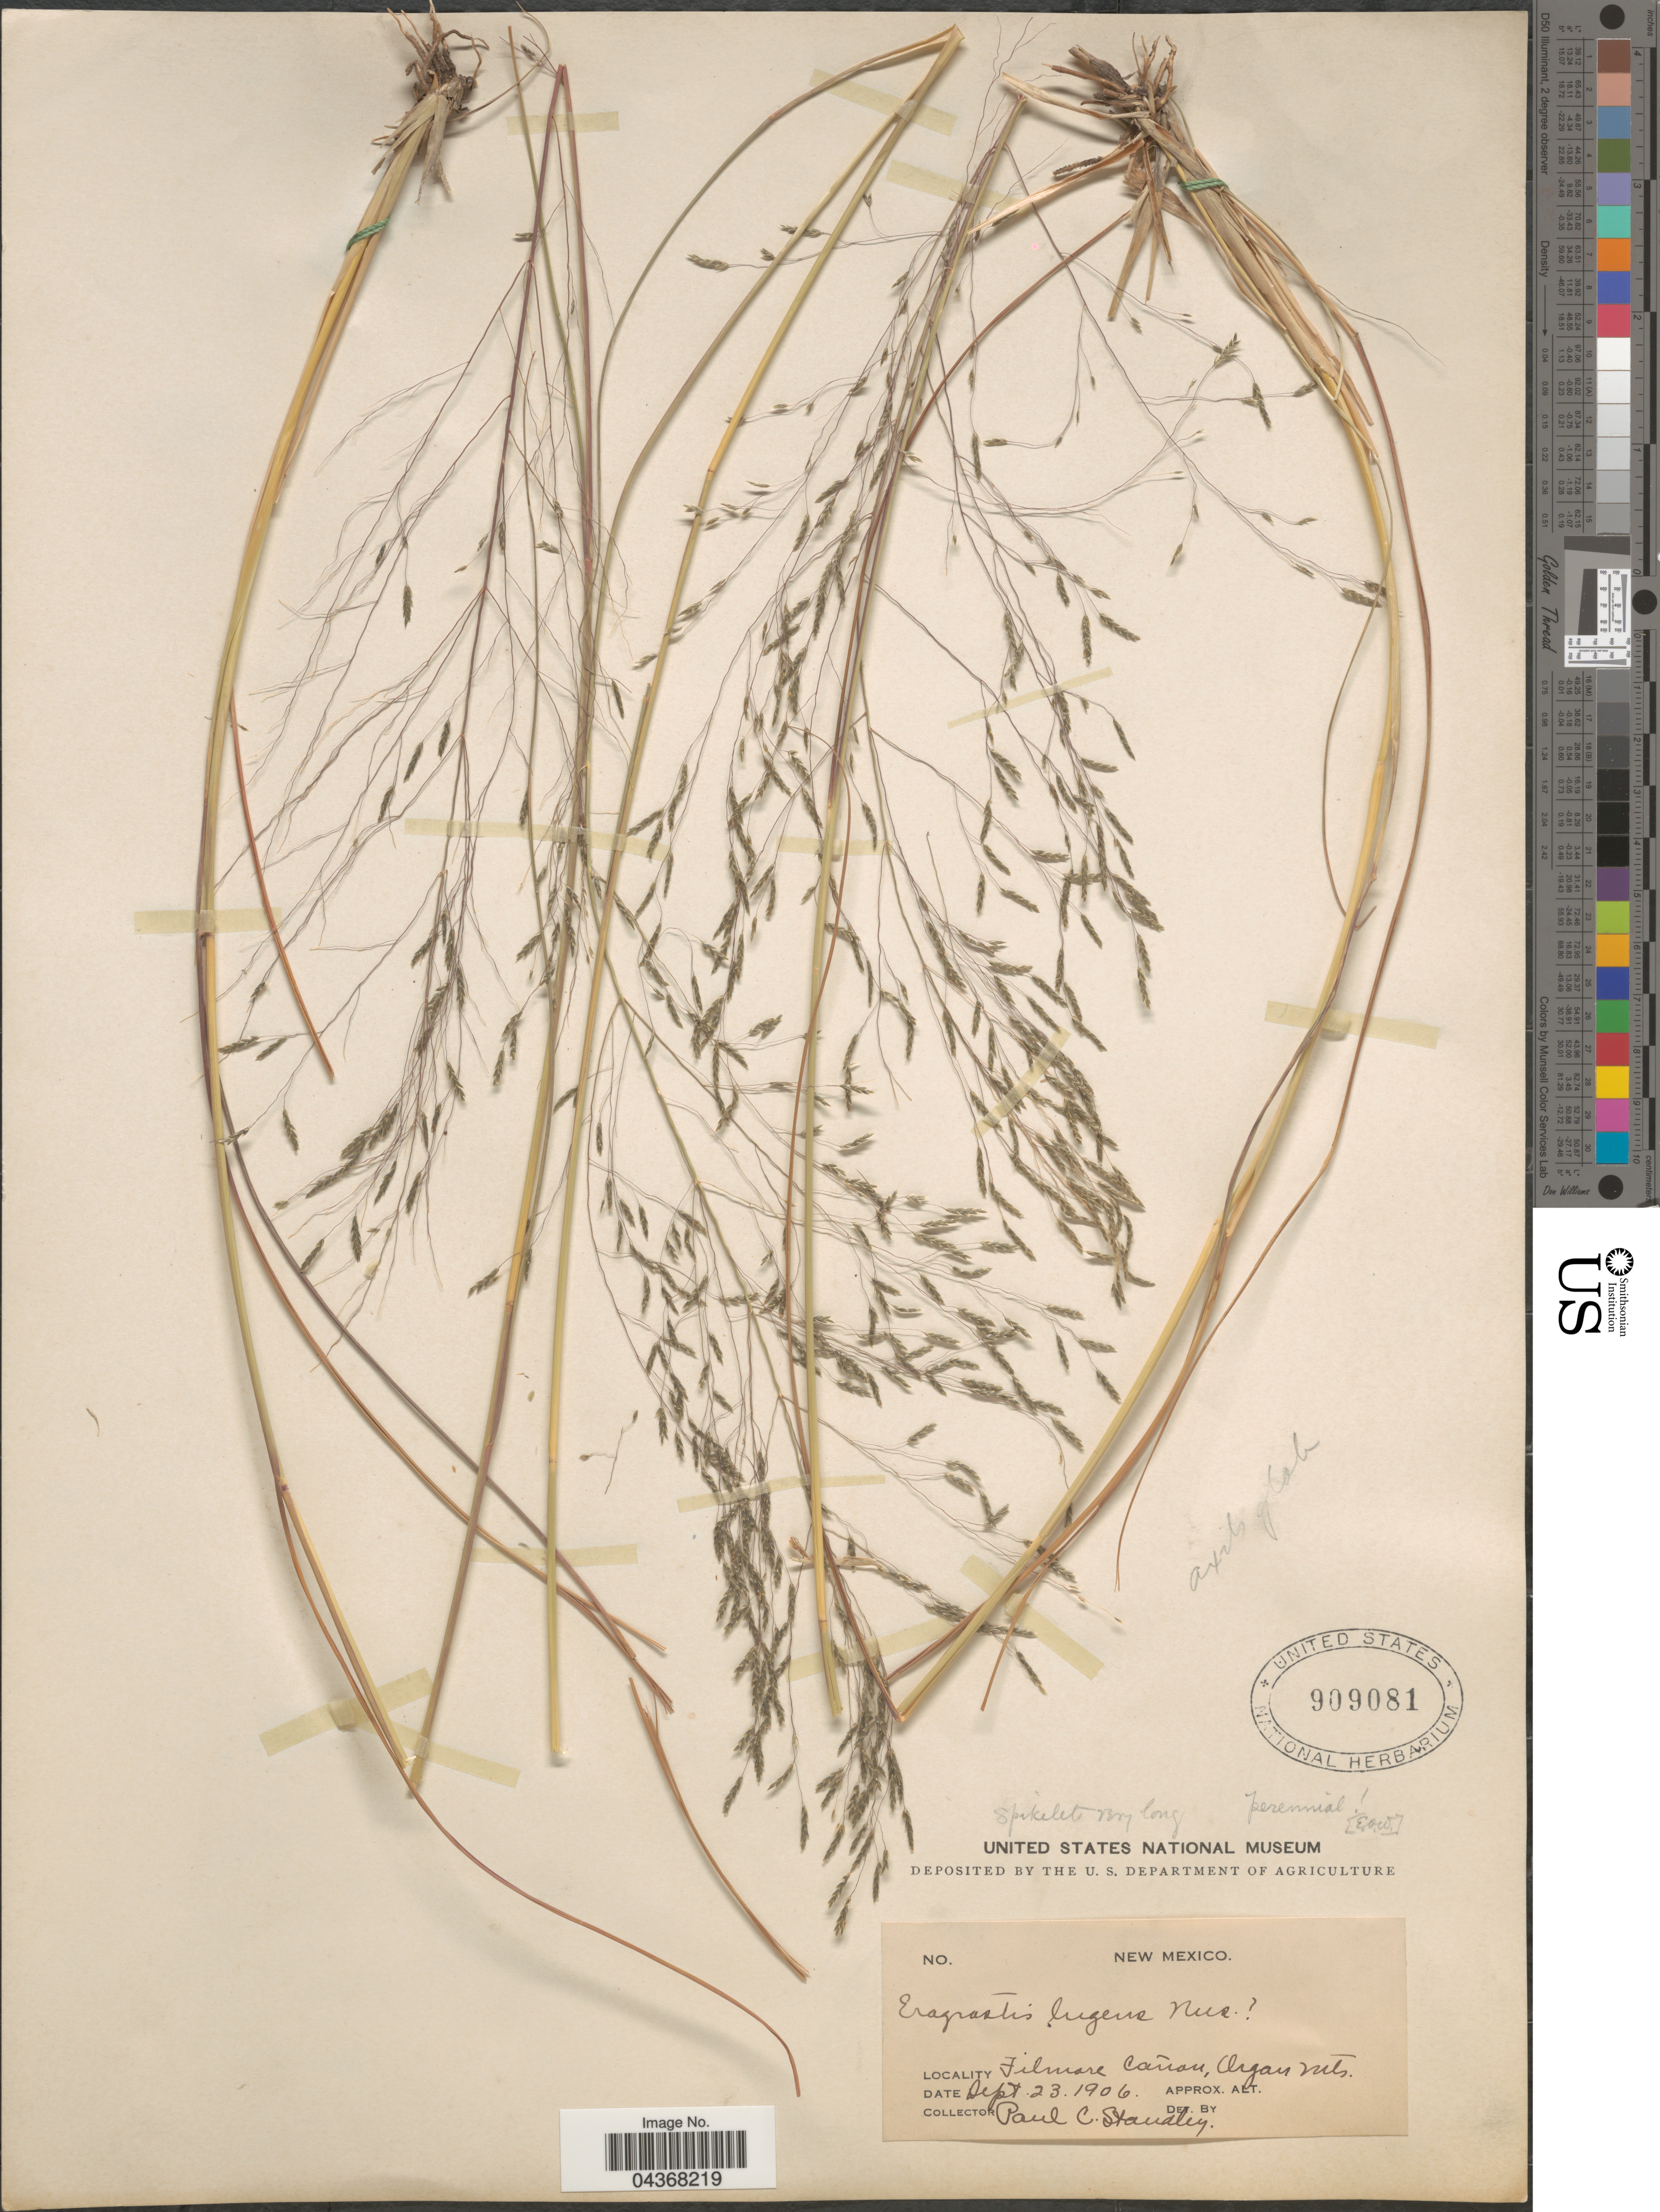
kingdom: Plantae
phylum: Tracheophyta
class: Liliopsida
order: Poales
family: Poaceae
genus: Eragrostis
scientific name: Eragrostis erosa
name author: Scribn. ex W.J. Beal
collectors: P. C. Standley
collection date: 1906-09-23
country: United States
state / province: New Mexico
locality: Filmore Cañon, Organ Mts.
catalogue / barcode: US 909081